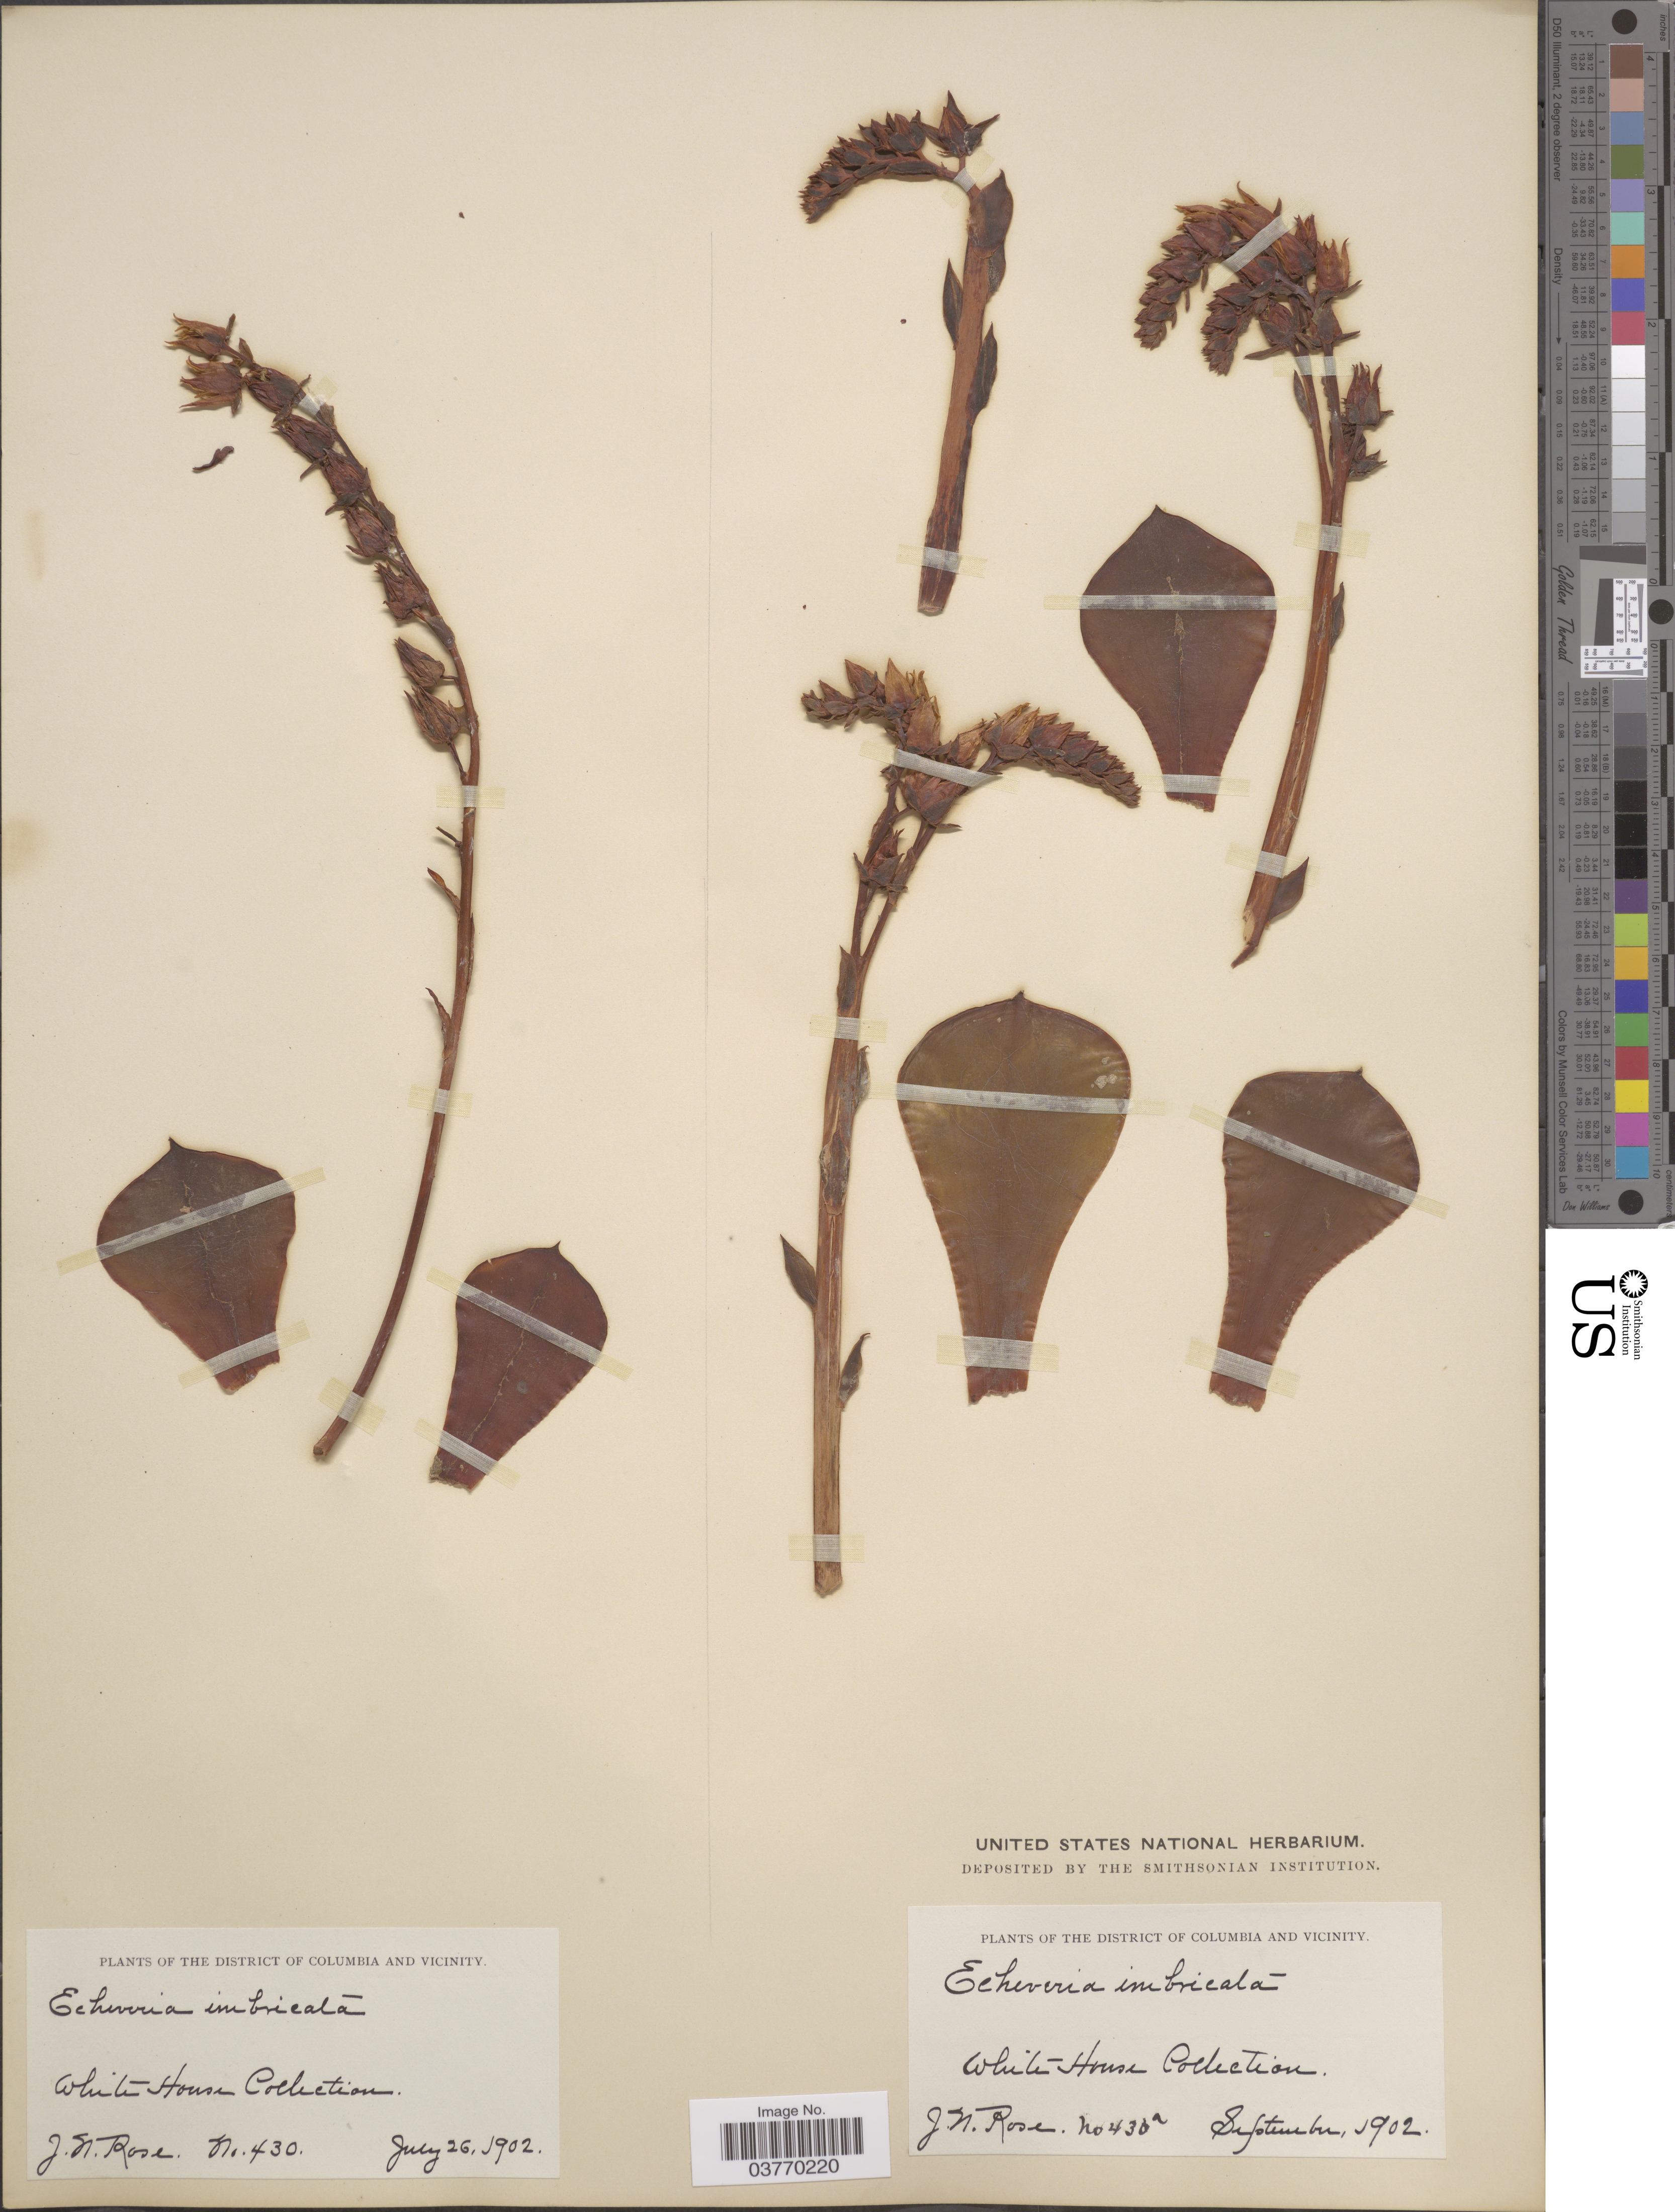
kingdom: Plantae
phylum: Tracheophyta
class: Magnoliopsida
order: Saxifragales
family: Crassulaceae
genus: Echeveria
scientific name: Echeveria x imbricata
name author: Deleuil ex É. Morren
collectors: J. N. Rose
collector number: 430a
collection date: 1902-09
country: United States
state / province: District of Columbia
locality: District of Columbia and vicinity. White House Collection.